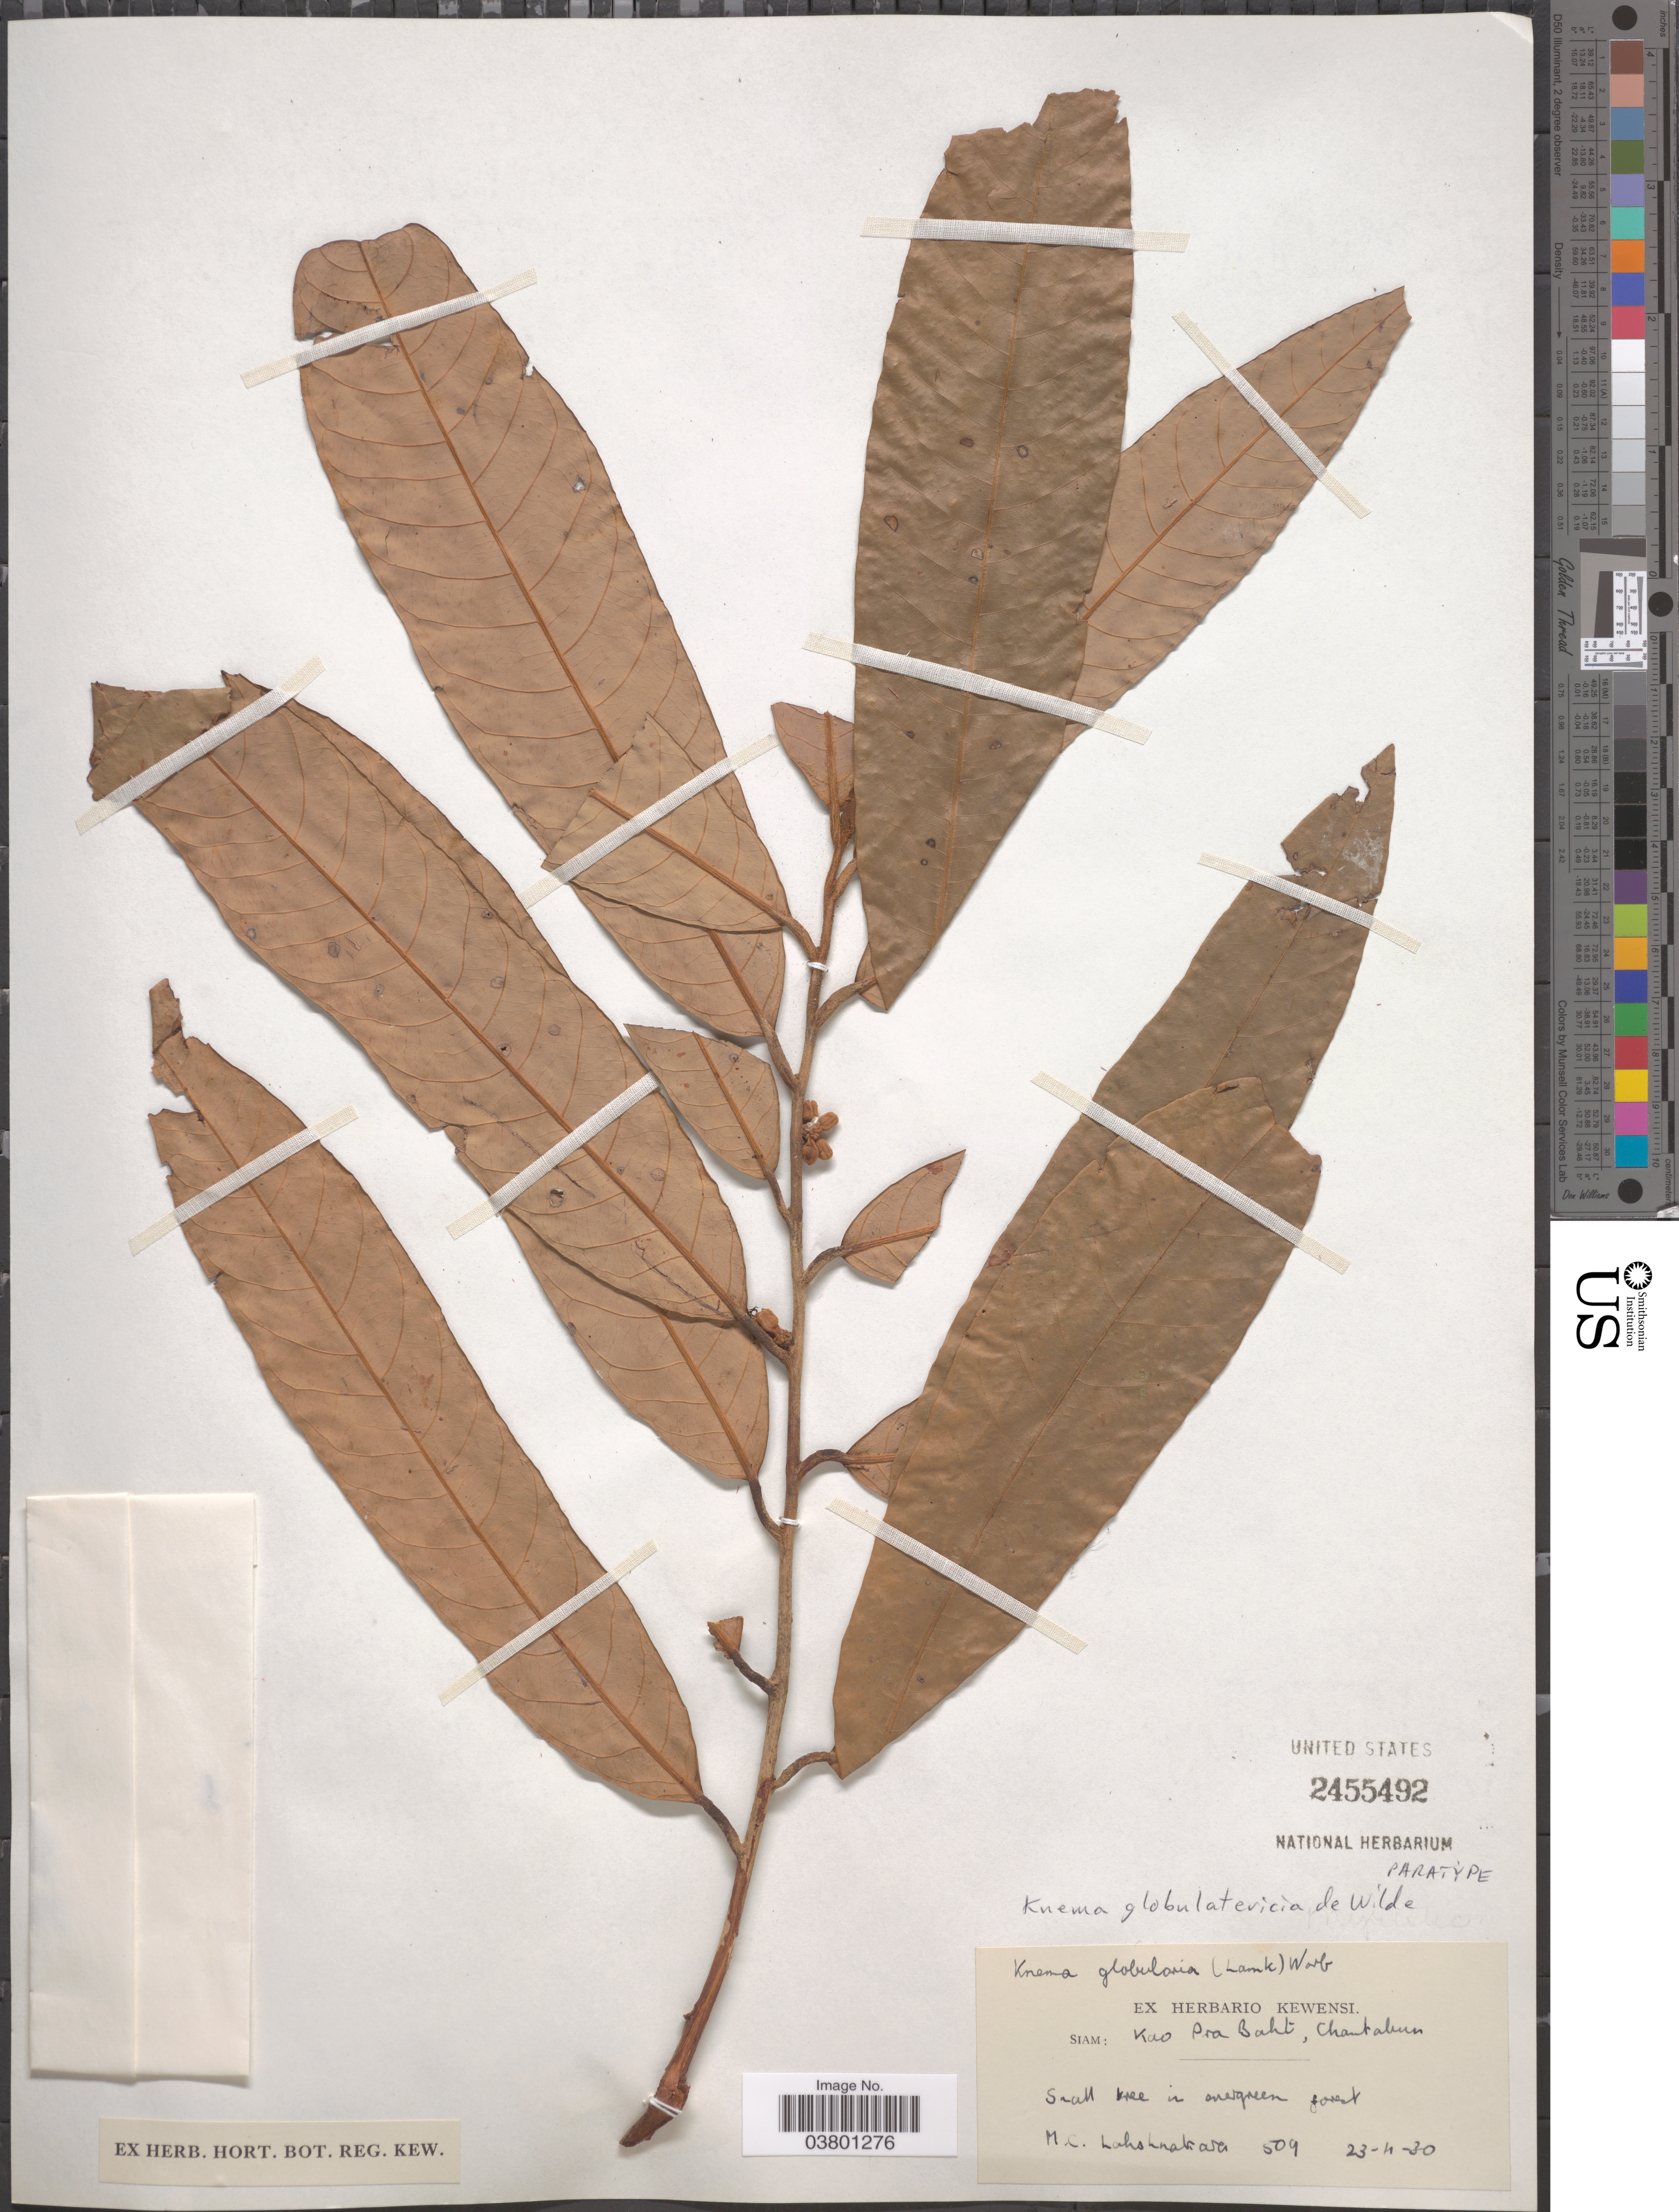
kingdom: Plantae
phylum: Tracheophyta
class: Magnoliopsida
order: Magnoliales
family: Myristicaceae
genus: Knema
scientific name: Knema globulatericia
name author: W.J. de Wilde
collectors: M. Lakschnakara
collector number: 509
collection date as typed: Transcribed d/m/y: 23/4/30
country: Thailand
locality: Siam: Kao Pra Baht, Chantabun.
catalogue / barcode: US 2455492